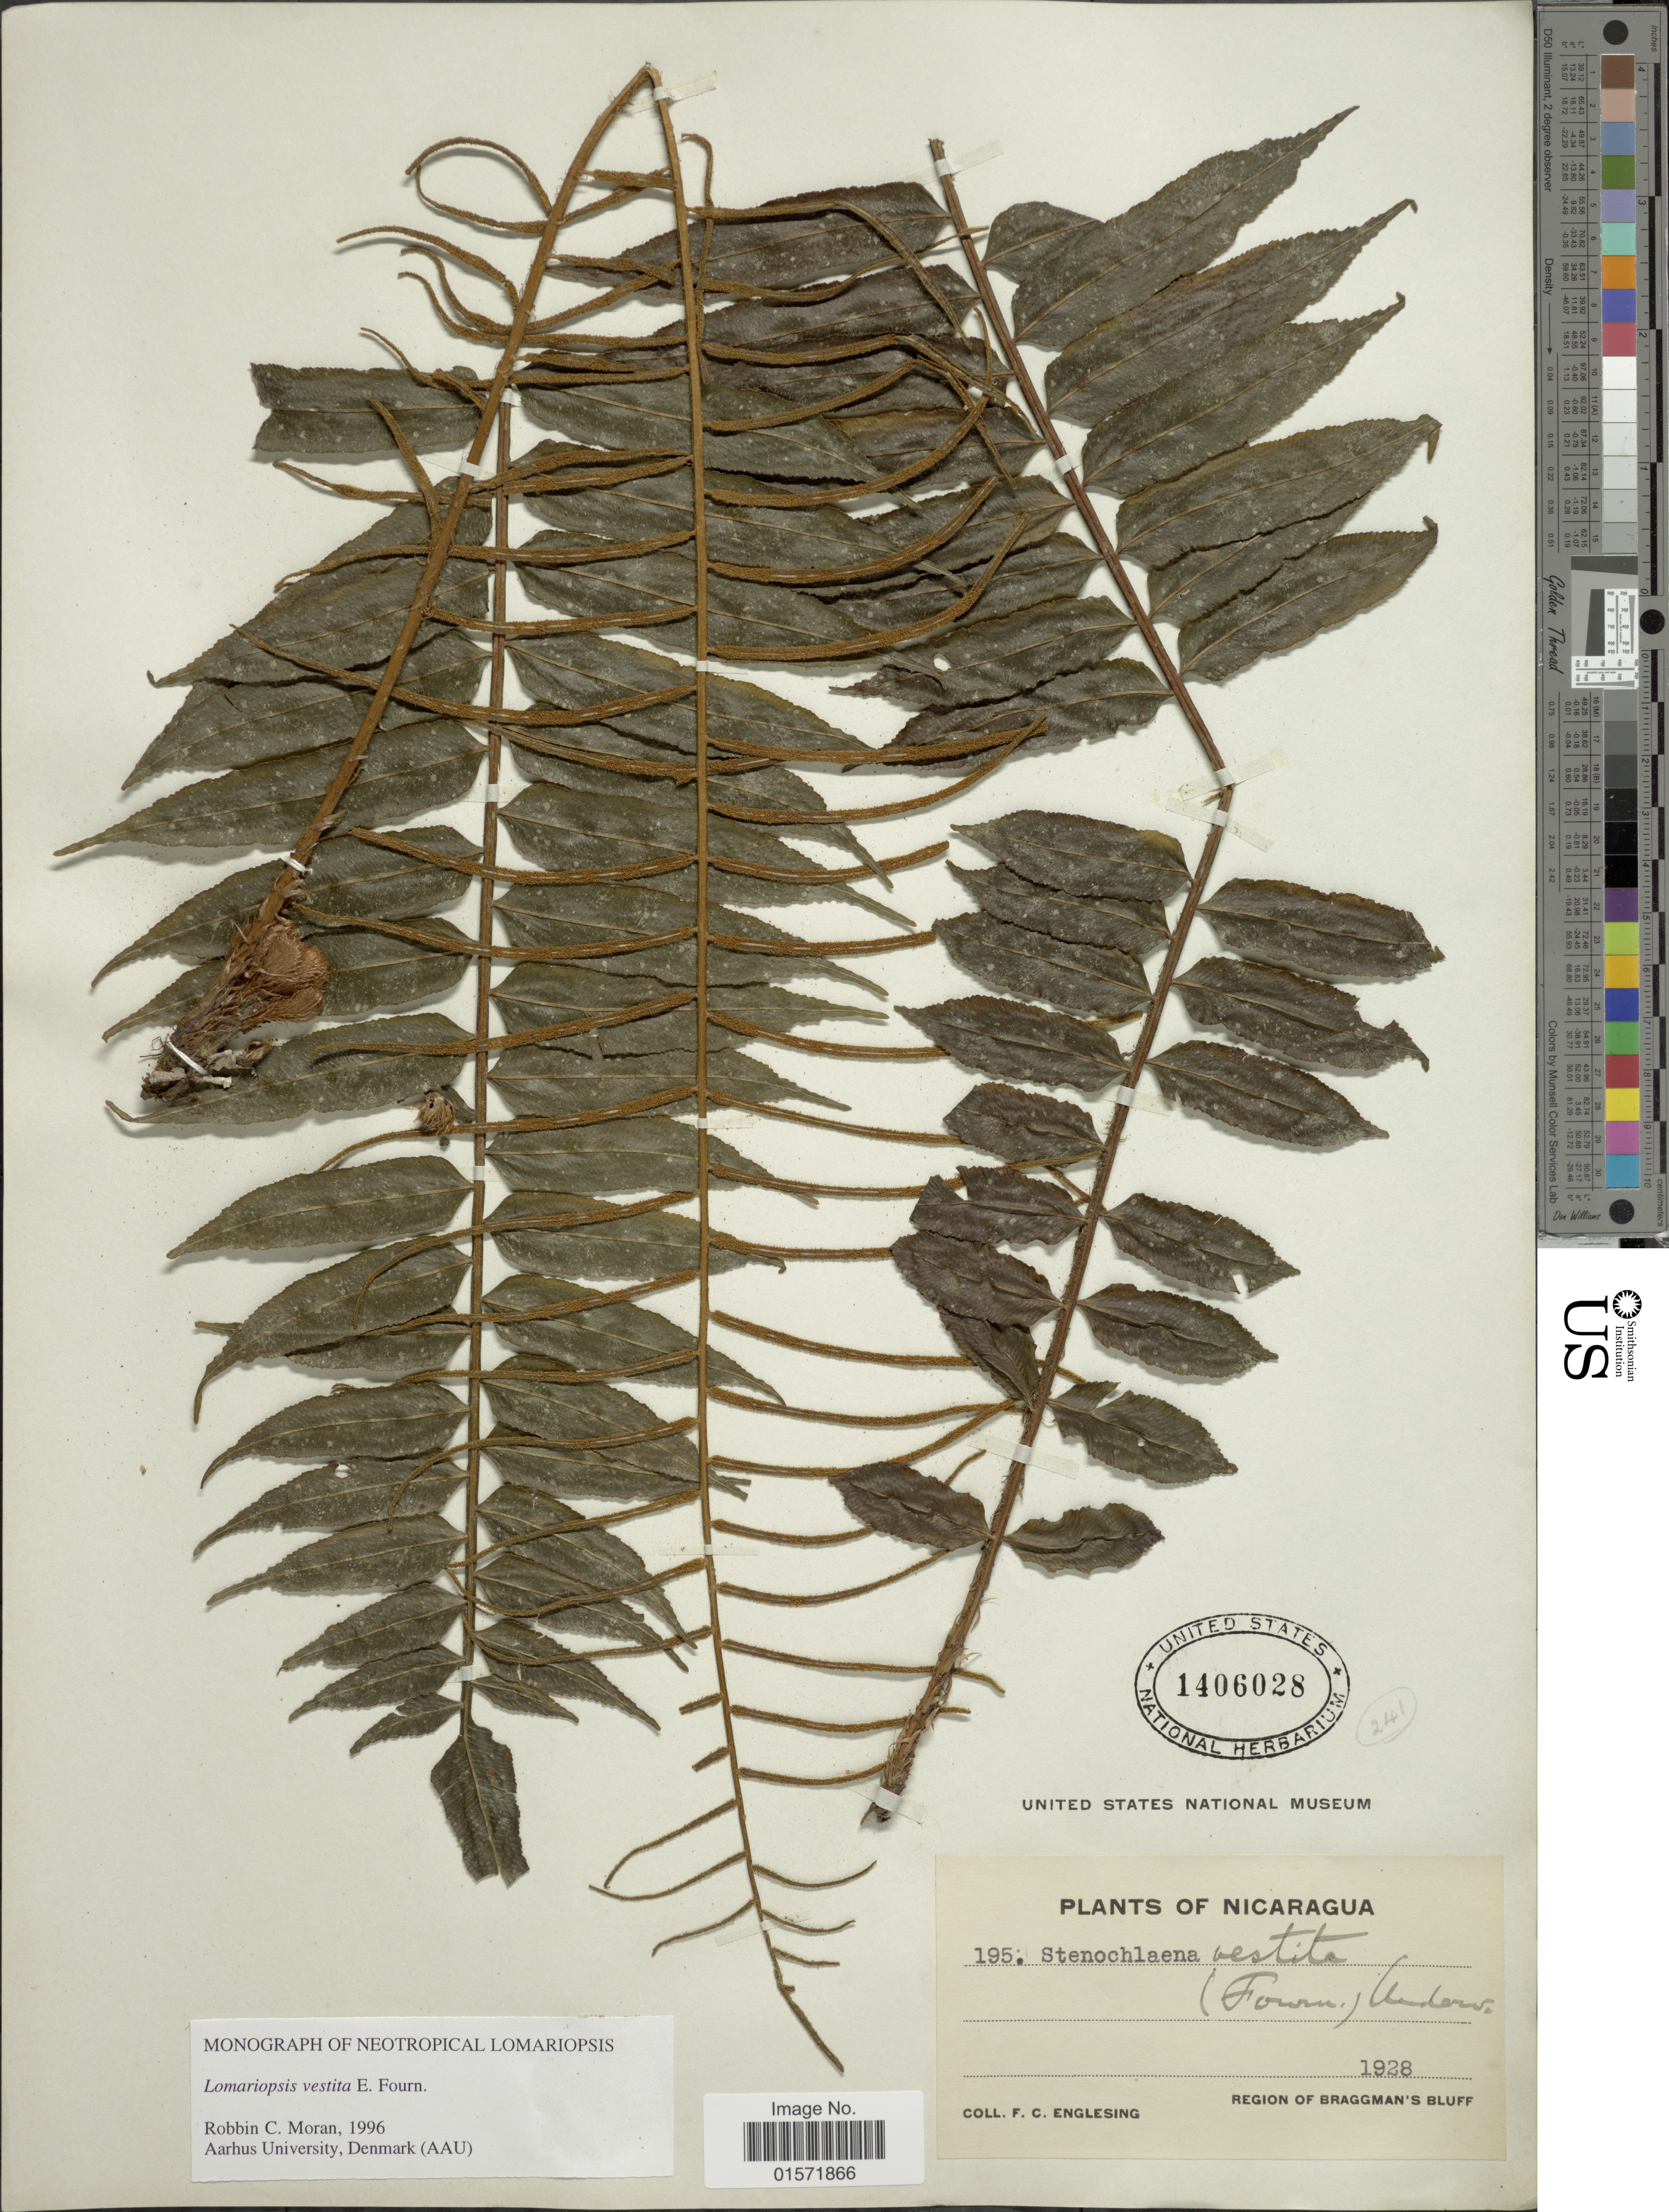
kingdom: Plantae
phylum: Tracheophyta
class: Polypodiopsida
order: Polypodiales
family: Lomariopsidaceae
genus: Lomariopsis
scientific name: Lomariopsis vestita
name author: E. Fourn.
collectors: F. Englesing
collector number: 195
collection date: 1928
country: Nicaragua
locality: Region of Braggman's Bluff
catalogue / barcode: US 1406028